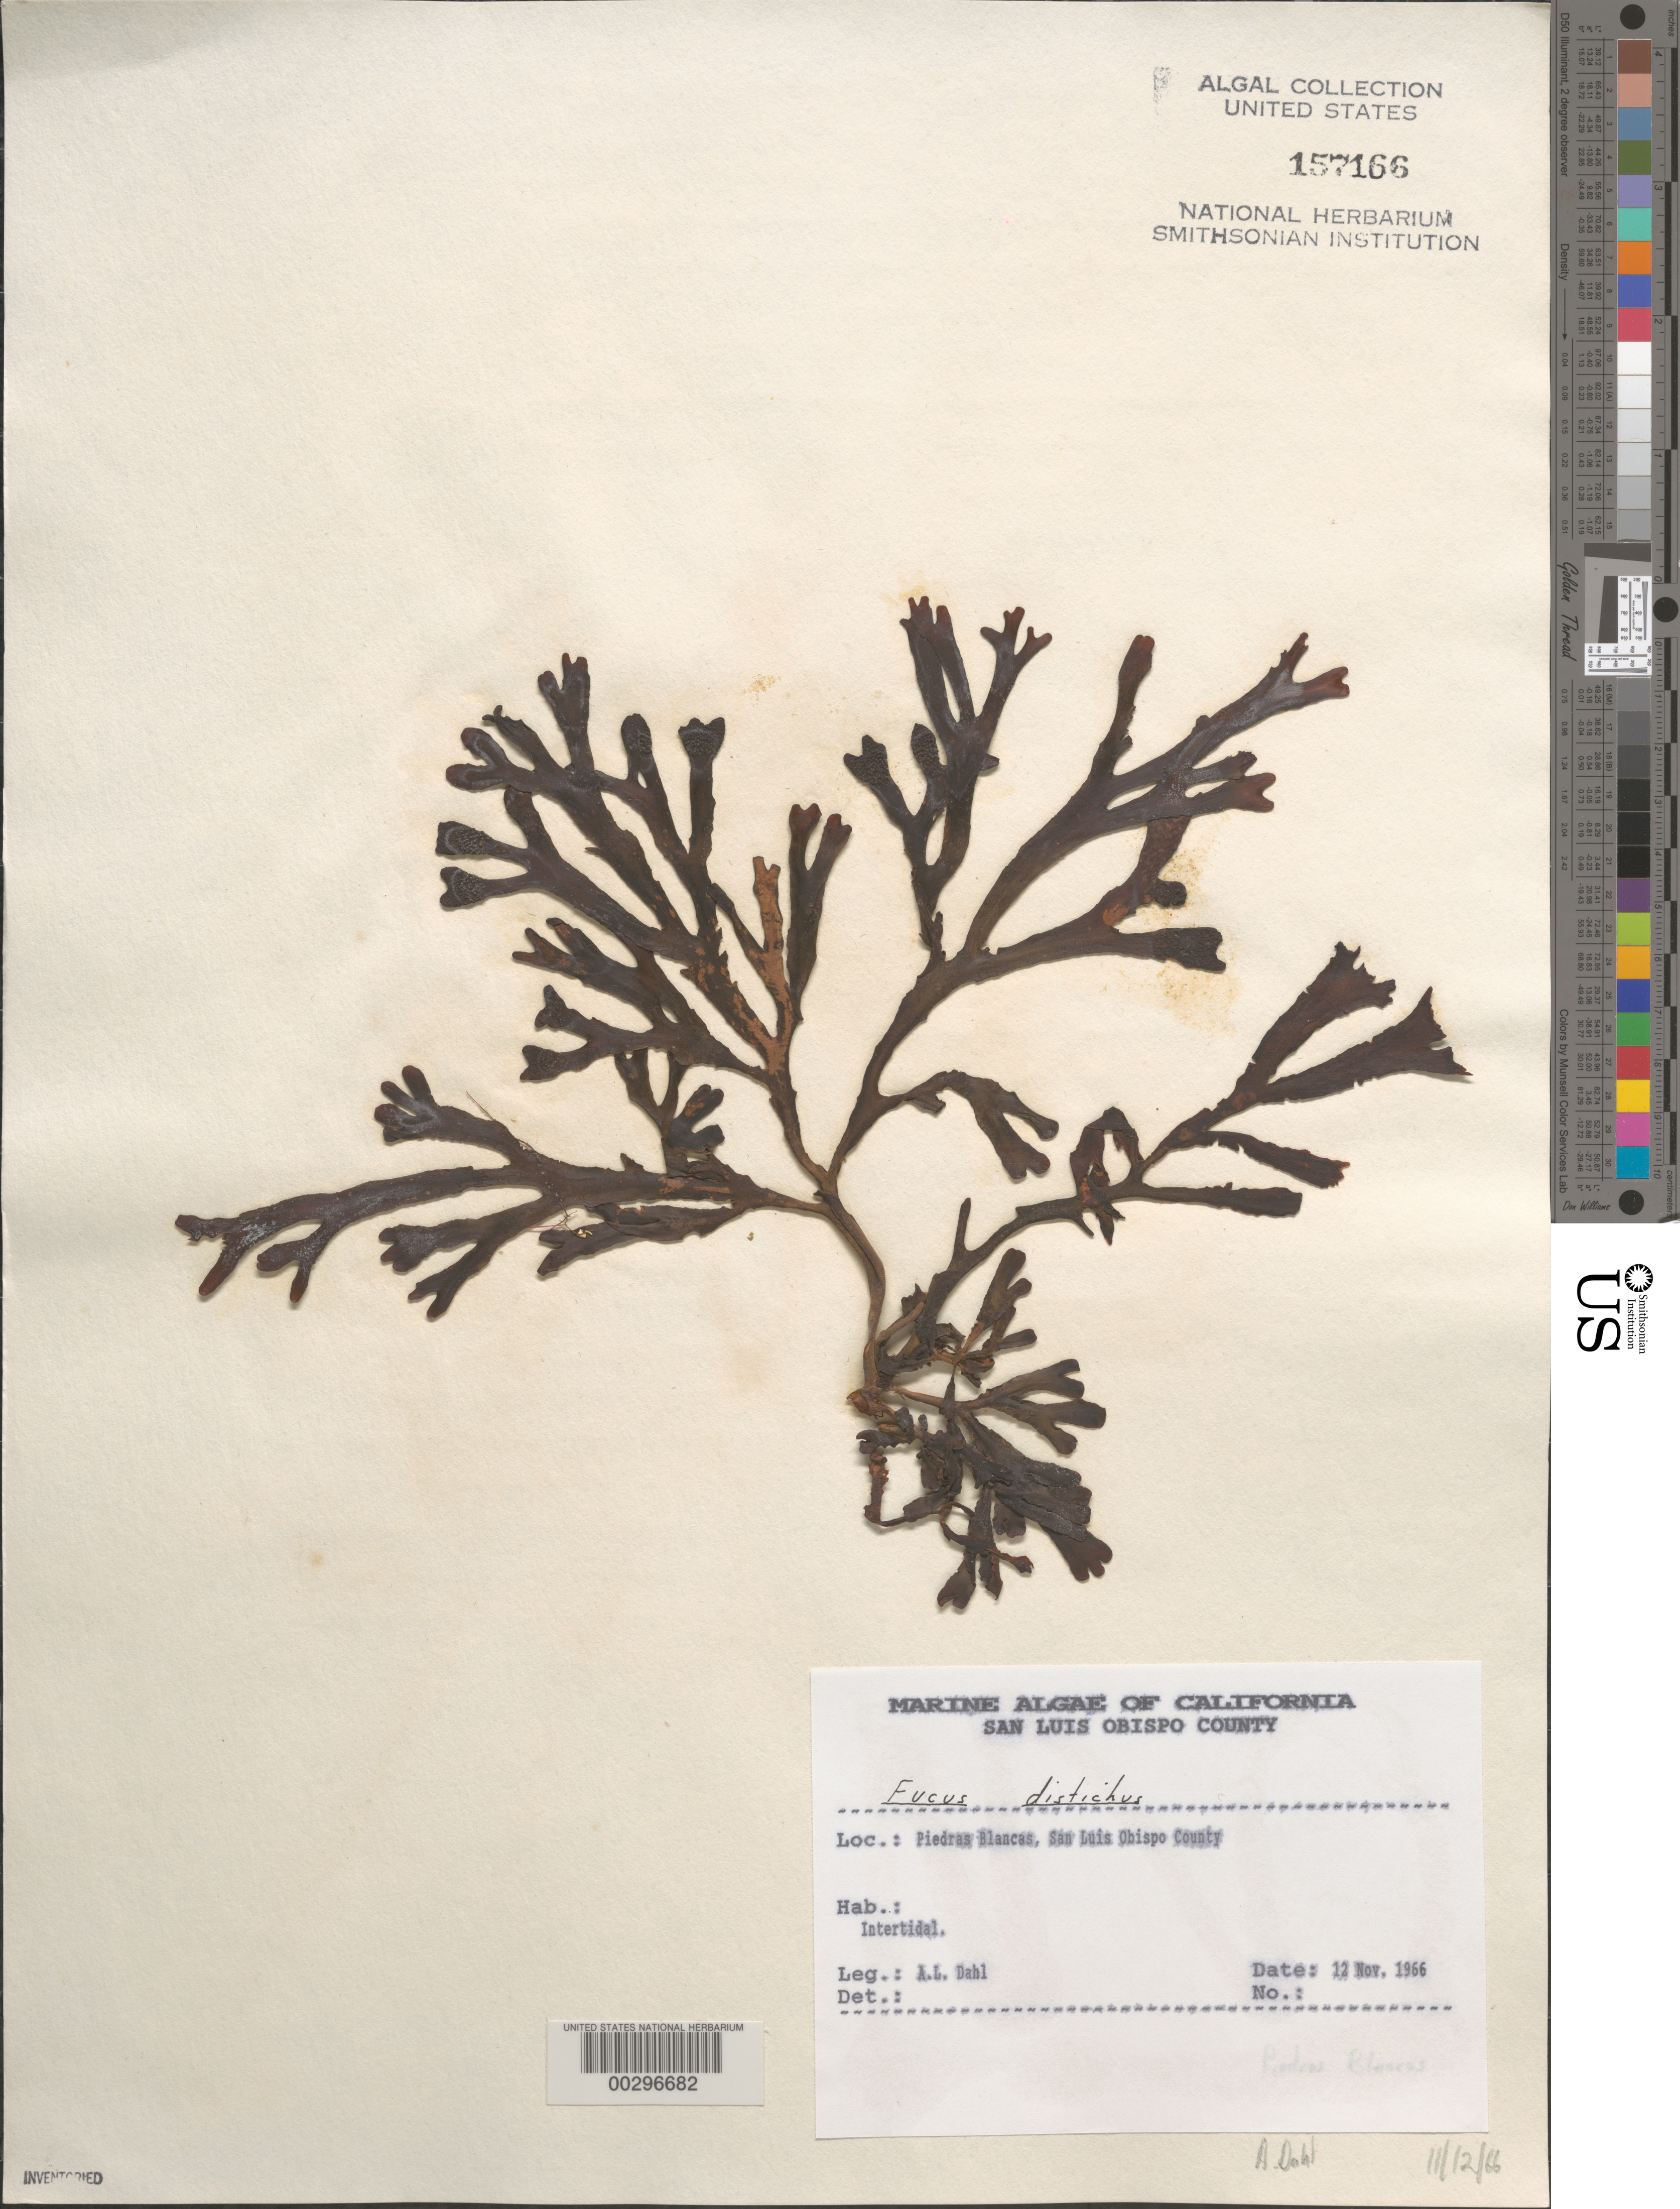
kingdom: Chromista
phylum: Ochrophyta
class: Phaeophyceae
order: Fucales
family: Fucaceae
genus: Fucus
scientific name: Fucus distichus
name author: L.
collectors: A. Dahl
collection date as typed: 12 Nov 1966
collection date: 1966-11-12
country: United States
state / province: California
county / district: San Luis Obispo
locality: Piedras Blancas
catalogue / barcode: US 157166